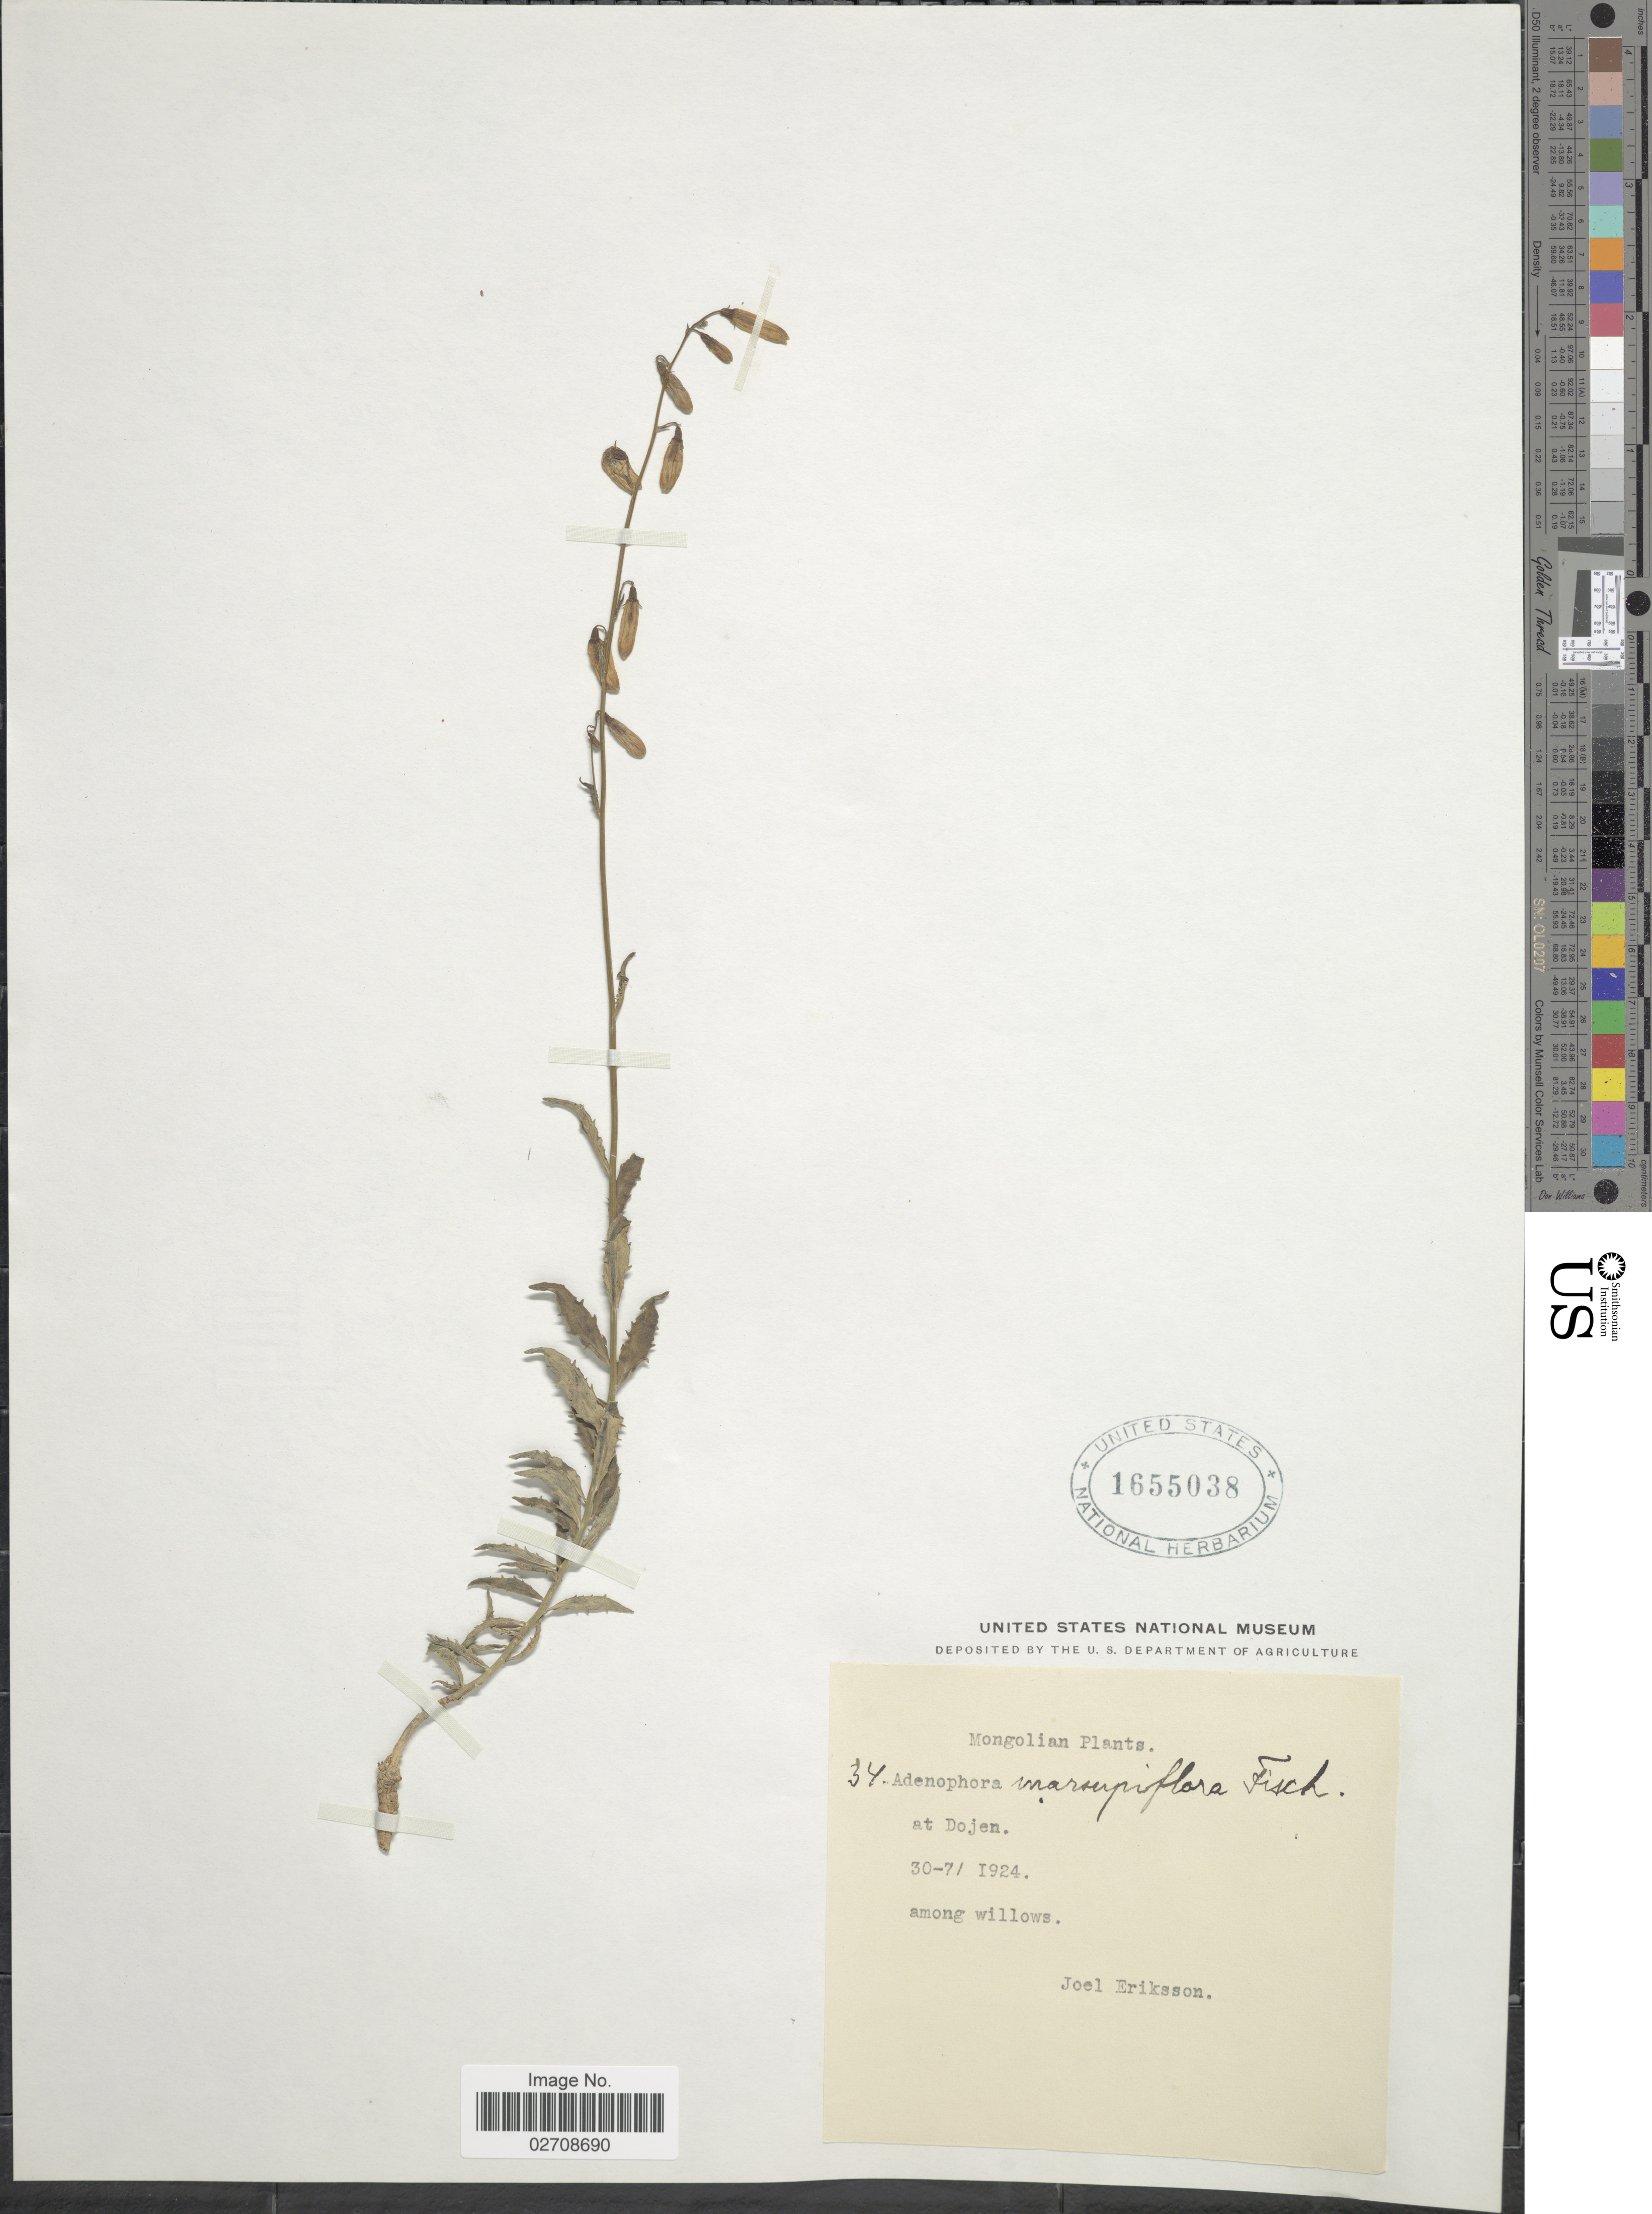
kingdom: Plantae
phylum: Tracheophyta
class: Magnoliopsida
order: Asterales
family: Campanulaceae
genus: Adenophora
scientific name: Adenophora marsupiiflora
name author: Fisch.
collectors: J. Eriksson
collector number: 34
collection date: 1924-07-30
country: Mongolia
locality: Mongolian, at Dojen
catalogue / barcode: US 1655038